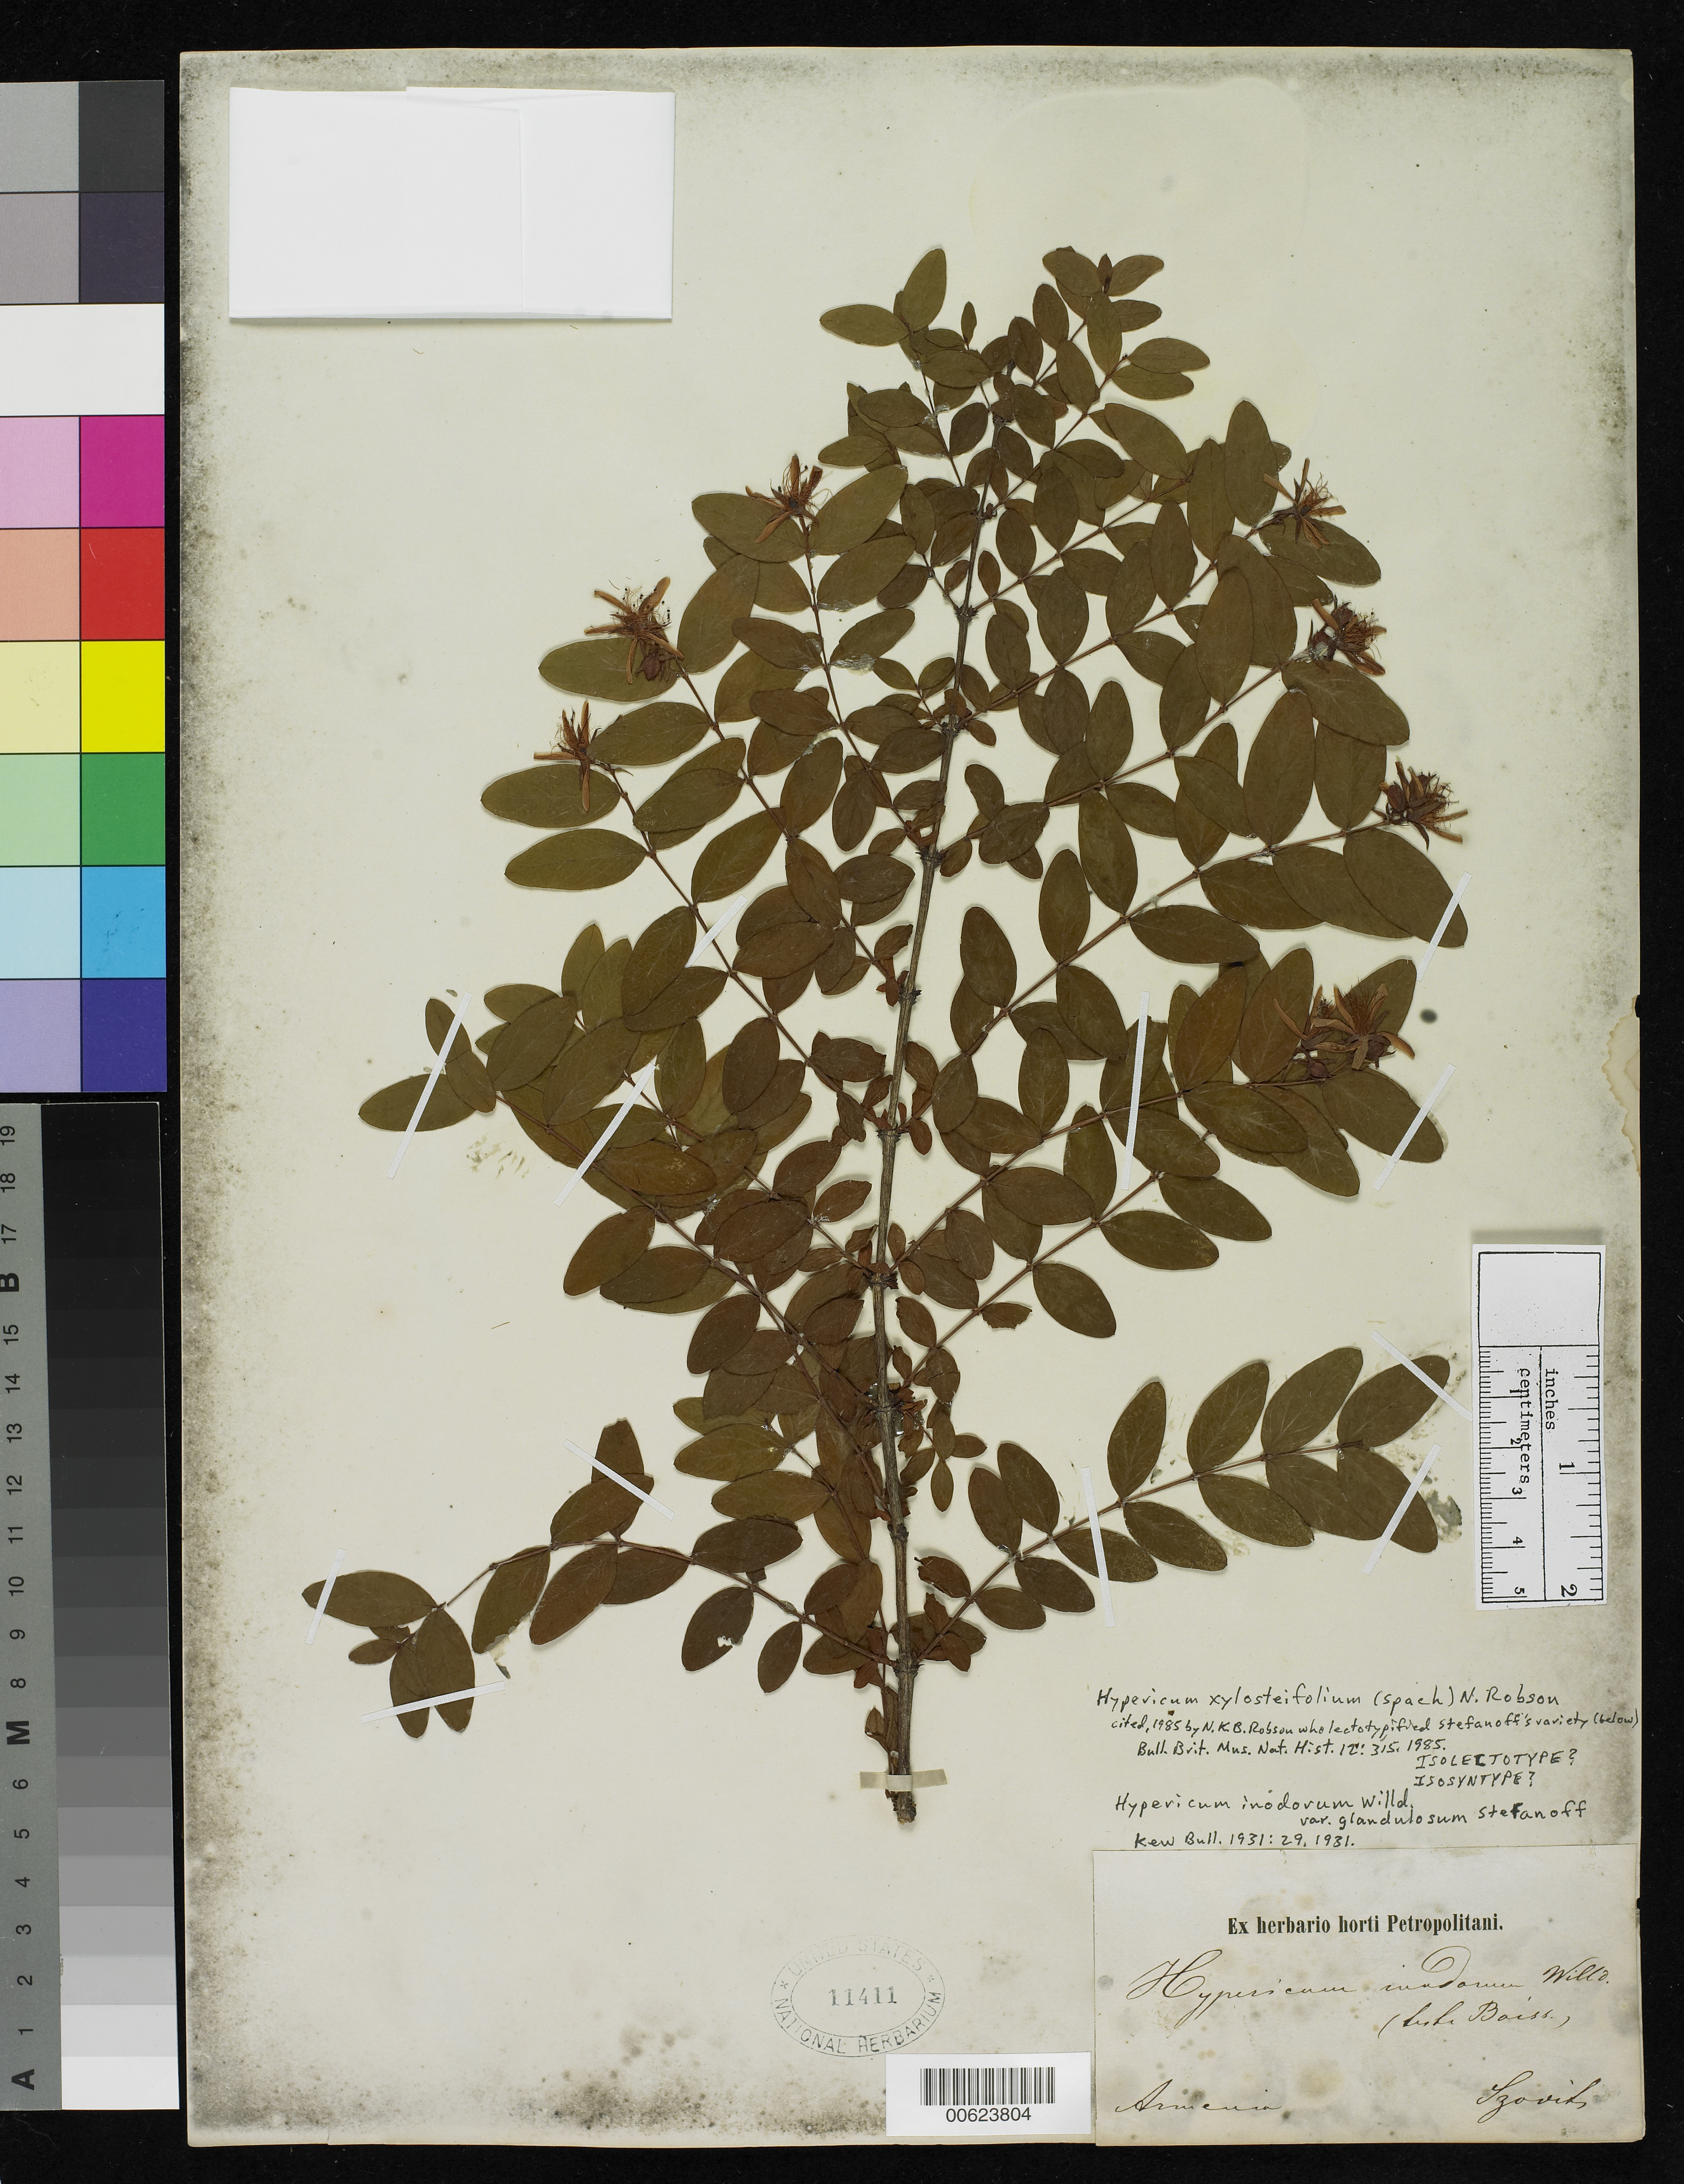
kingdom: Plantae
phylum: Tracheophyta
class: Magnoliopsida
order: Malpighiales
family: Hypericaceae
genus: Hypericum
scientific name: Hypericum inodorum var. glandulosum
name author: Stefanoff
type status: Possible Isosyntype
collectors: J. Szovits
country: Turkey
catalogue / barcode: US 11411